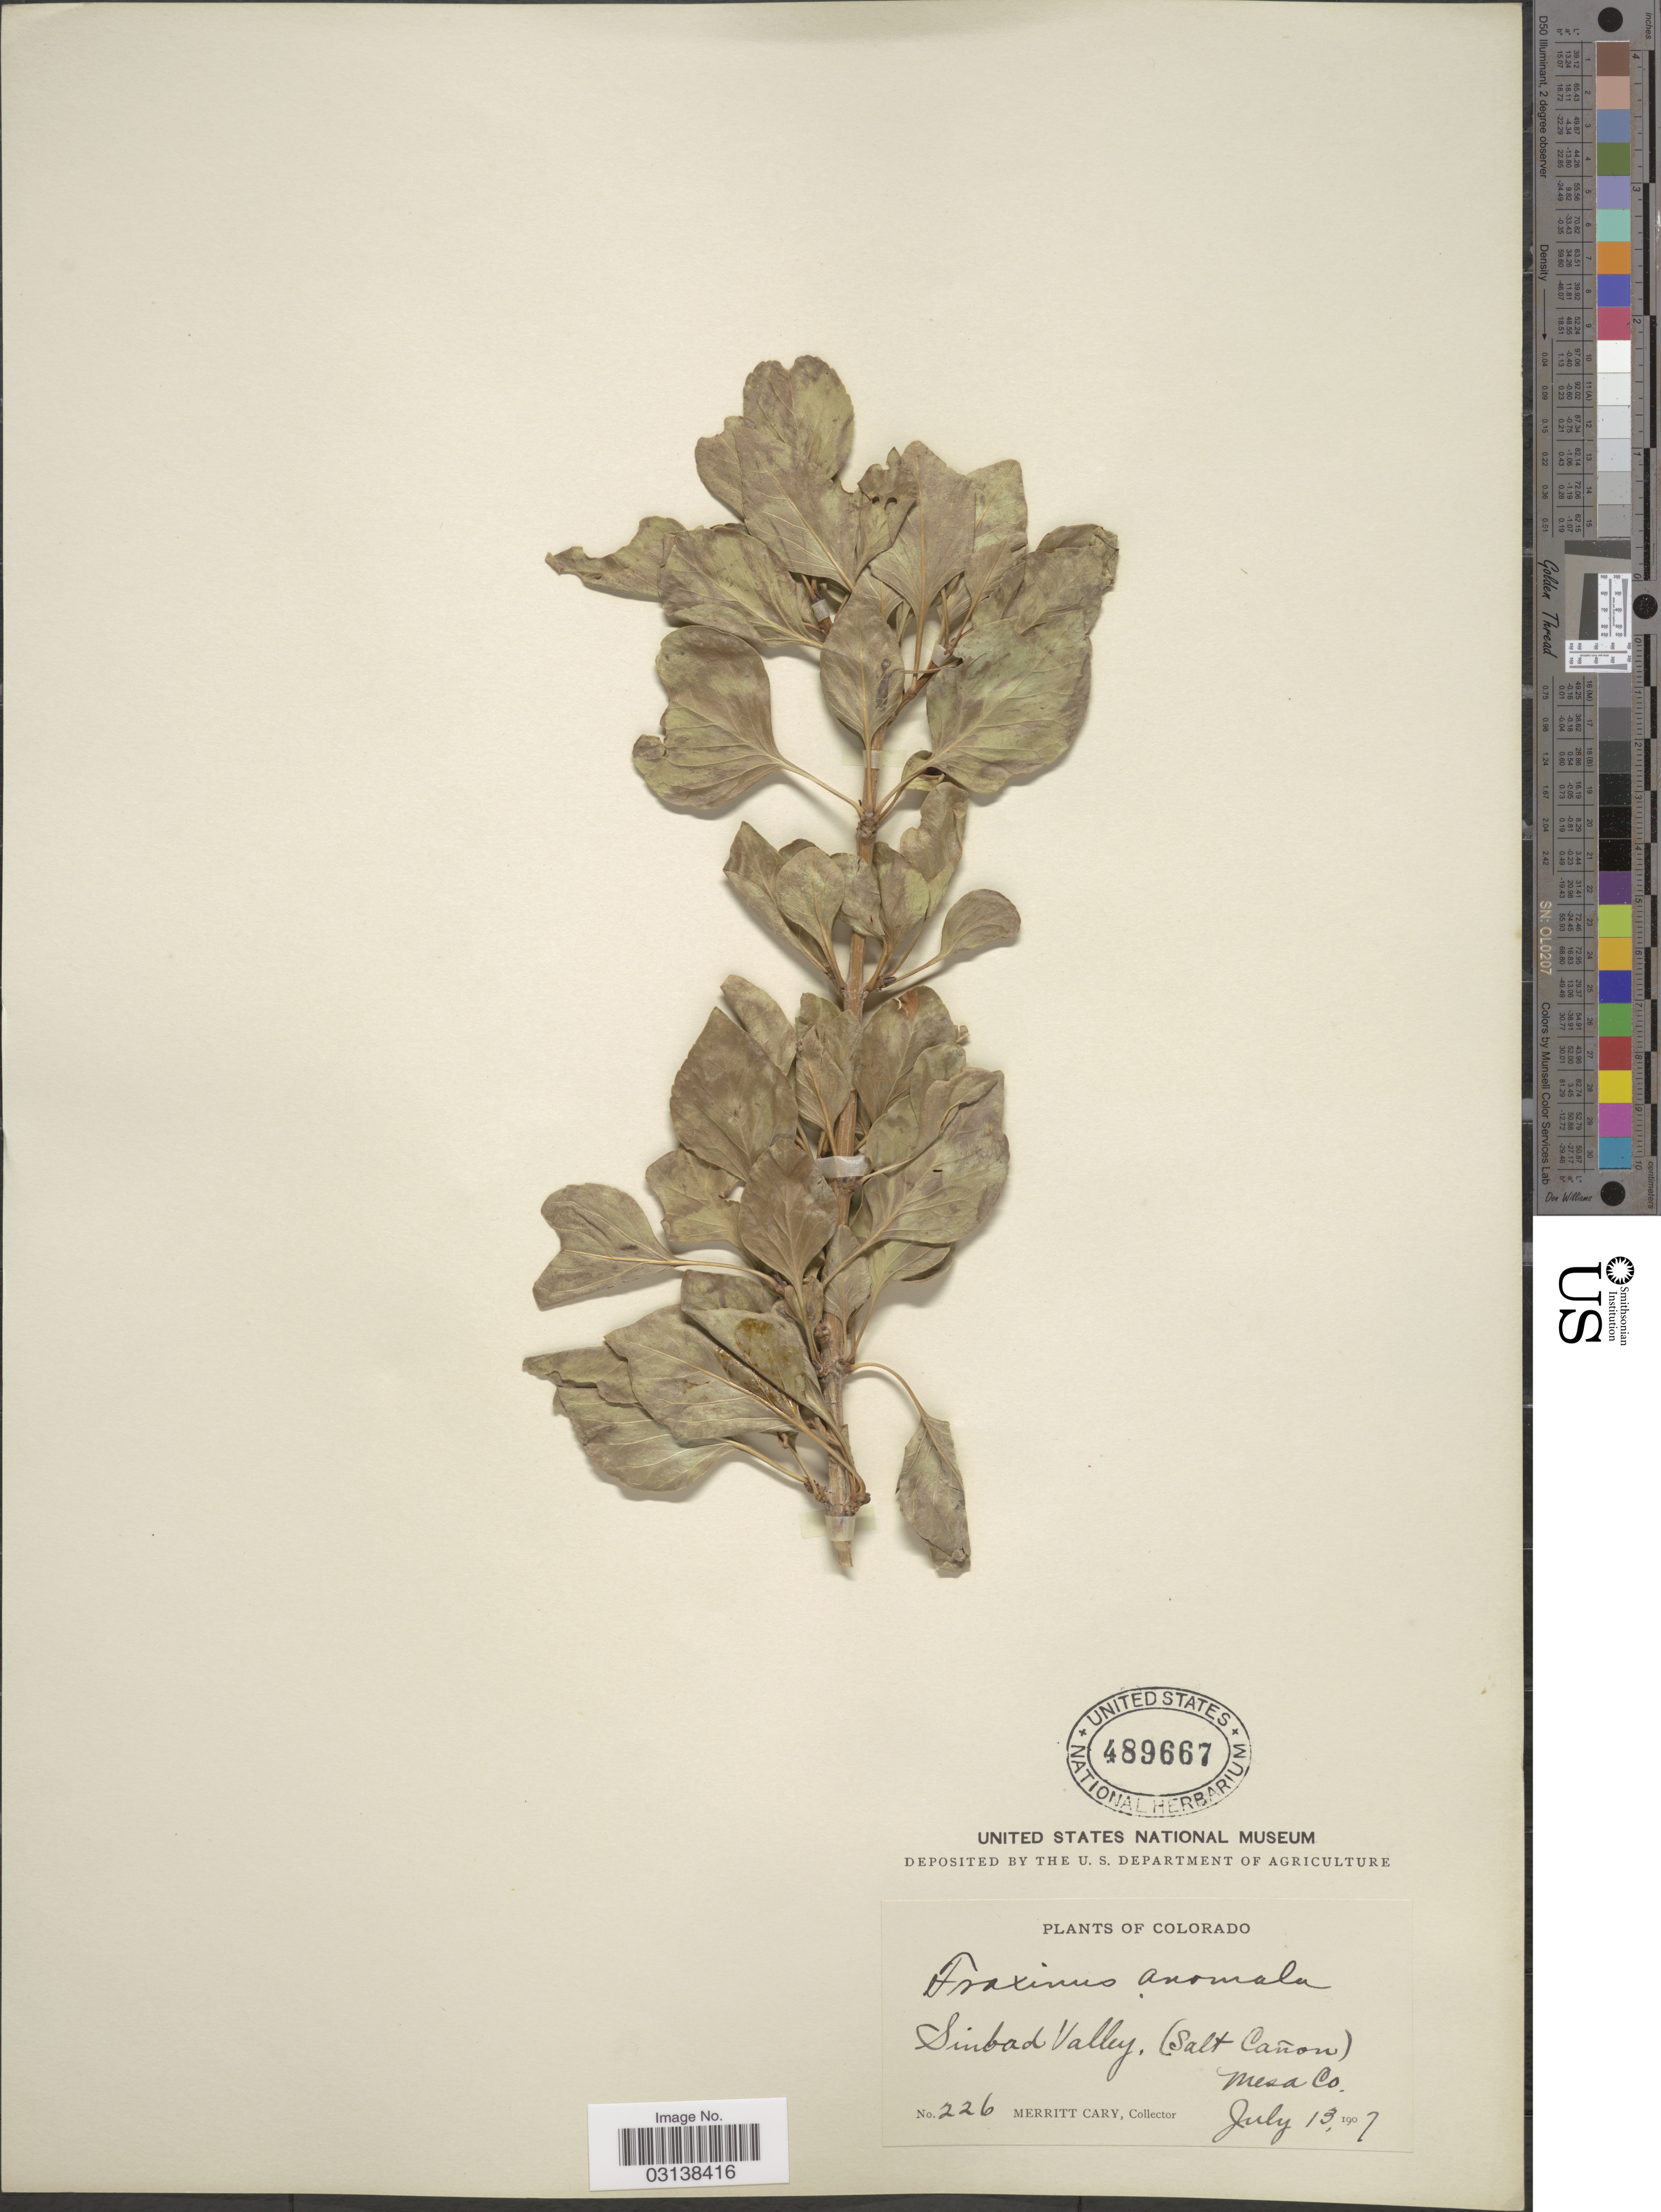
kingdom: Plantae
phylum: Tracheophyta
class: Magnoliopsida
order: Lamiales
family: Oleaceae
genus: Fraxinus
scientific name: Fraxinus anomala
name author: Torr. ex S. Watson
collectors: M. Cary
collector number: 226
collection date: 1907-07-13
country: United States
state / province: Colorado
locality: Sinbad Valley, (Salt Cañon), Mesa Co.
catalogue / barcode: US 489667